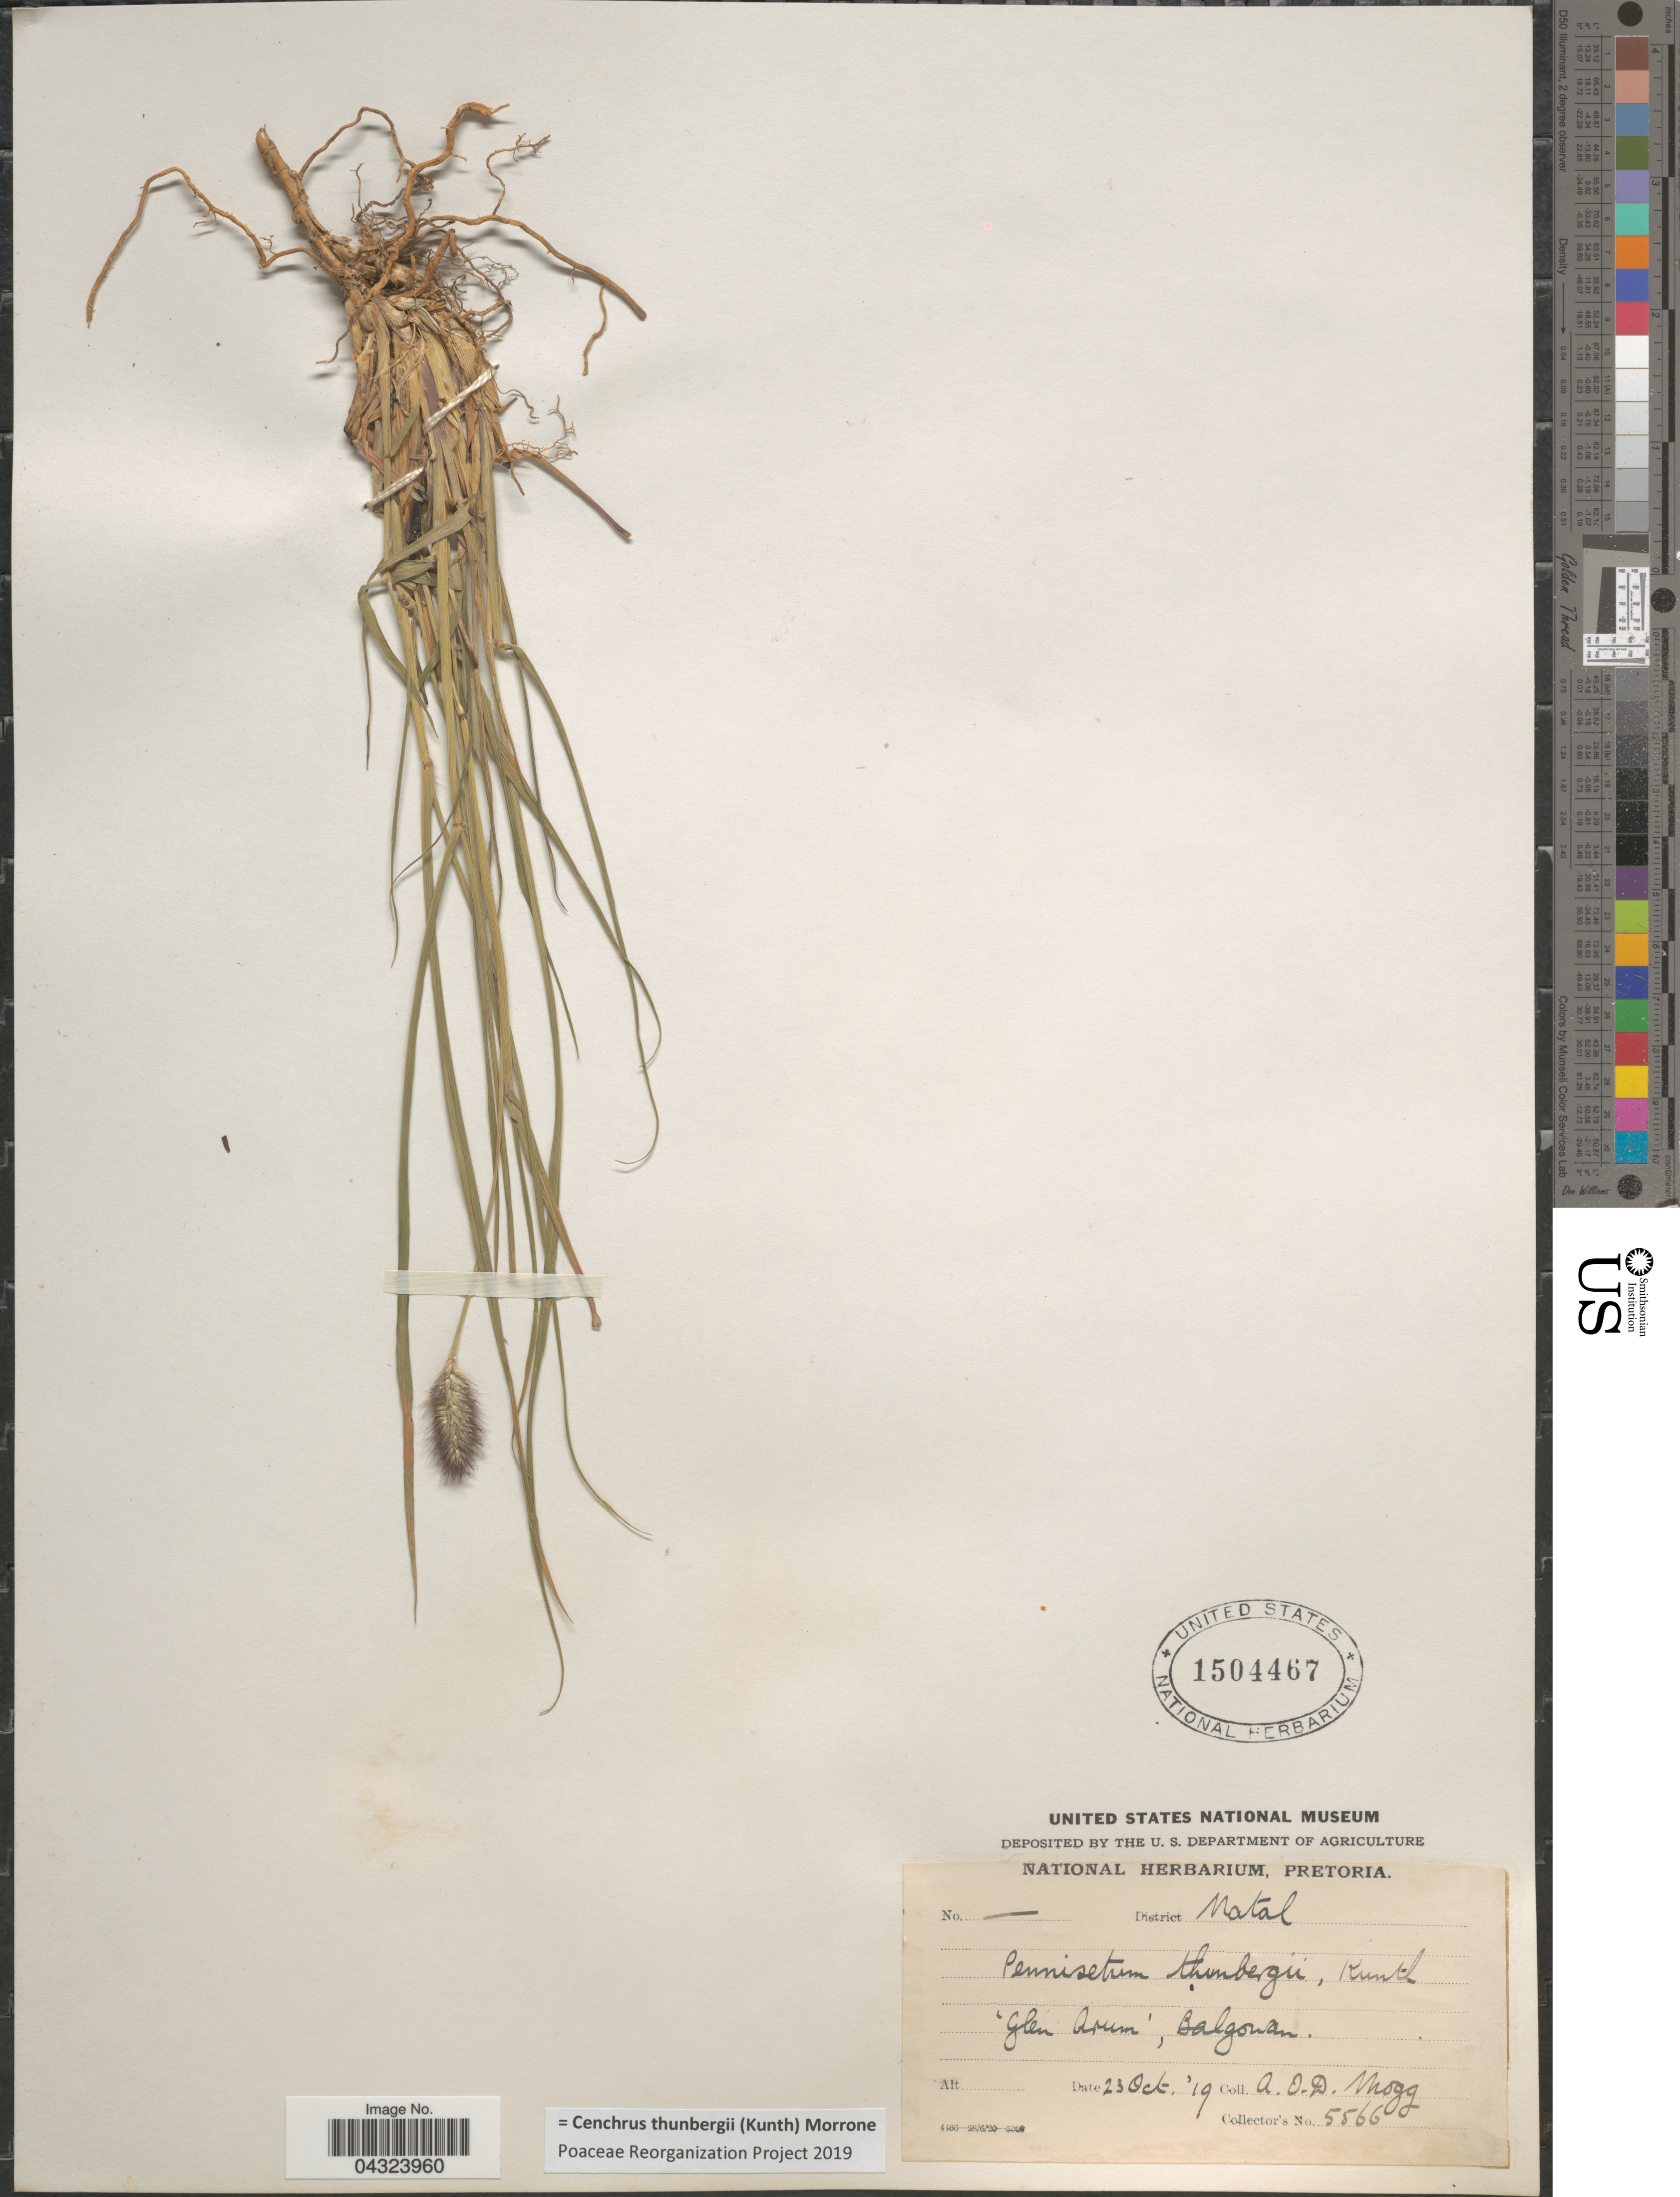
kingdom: Plantae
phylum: Tracheophyta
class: Liliopsida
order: Poales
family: Poaceae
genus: Cenchrus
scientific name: Cenchrus thunbergii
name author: (Kunth) Morrone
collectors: A. O. Mogg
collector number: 5566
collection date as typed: Transcribed d/m/y: 23/10/19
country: South Africa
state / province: KwaZulu-Natal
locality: District Natal. "Glen Arum", Balgonan.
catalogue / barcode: US 1504467